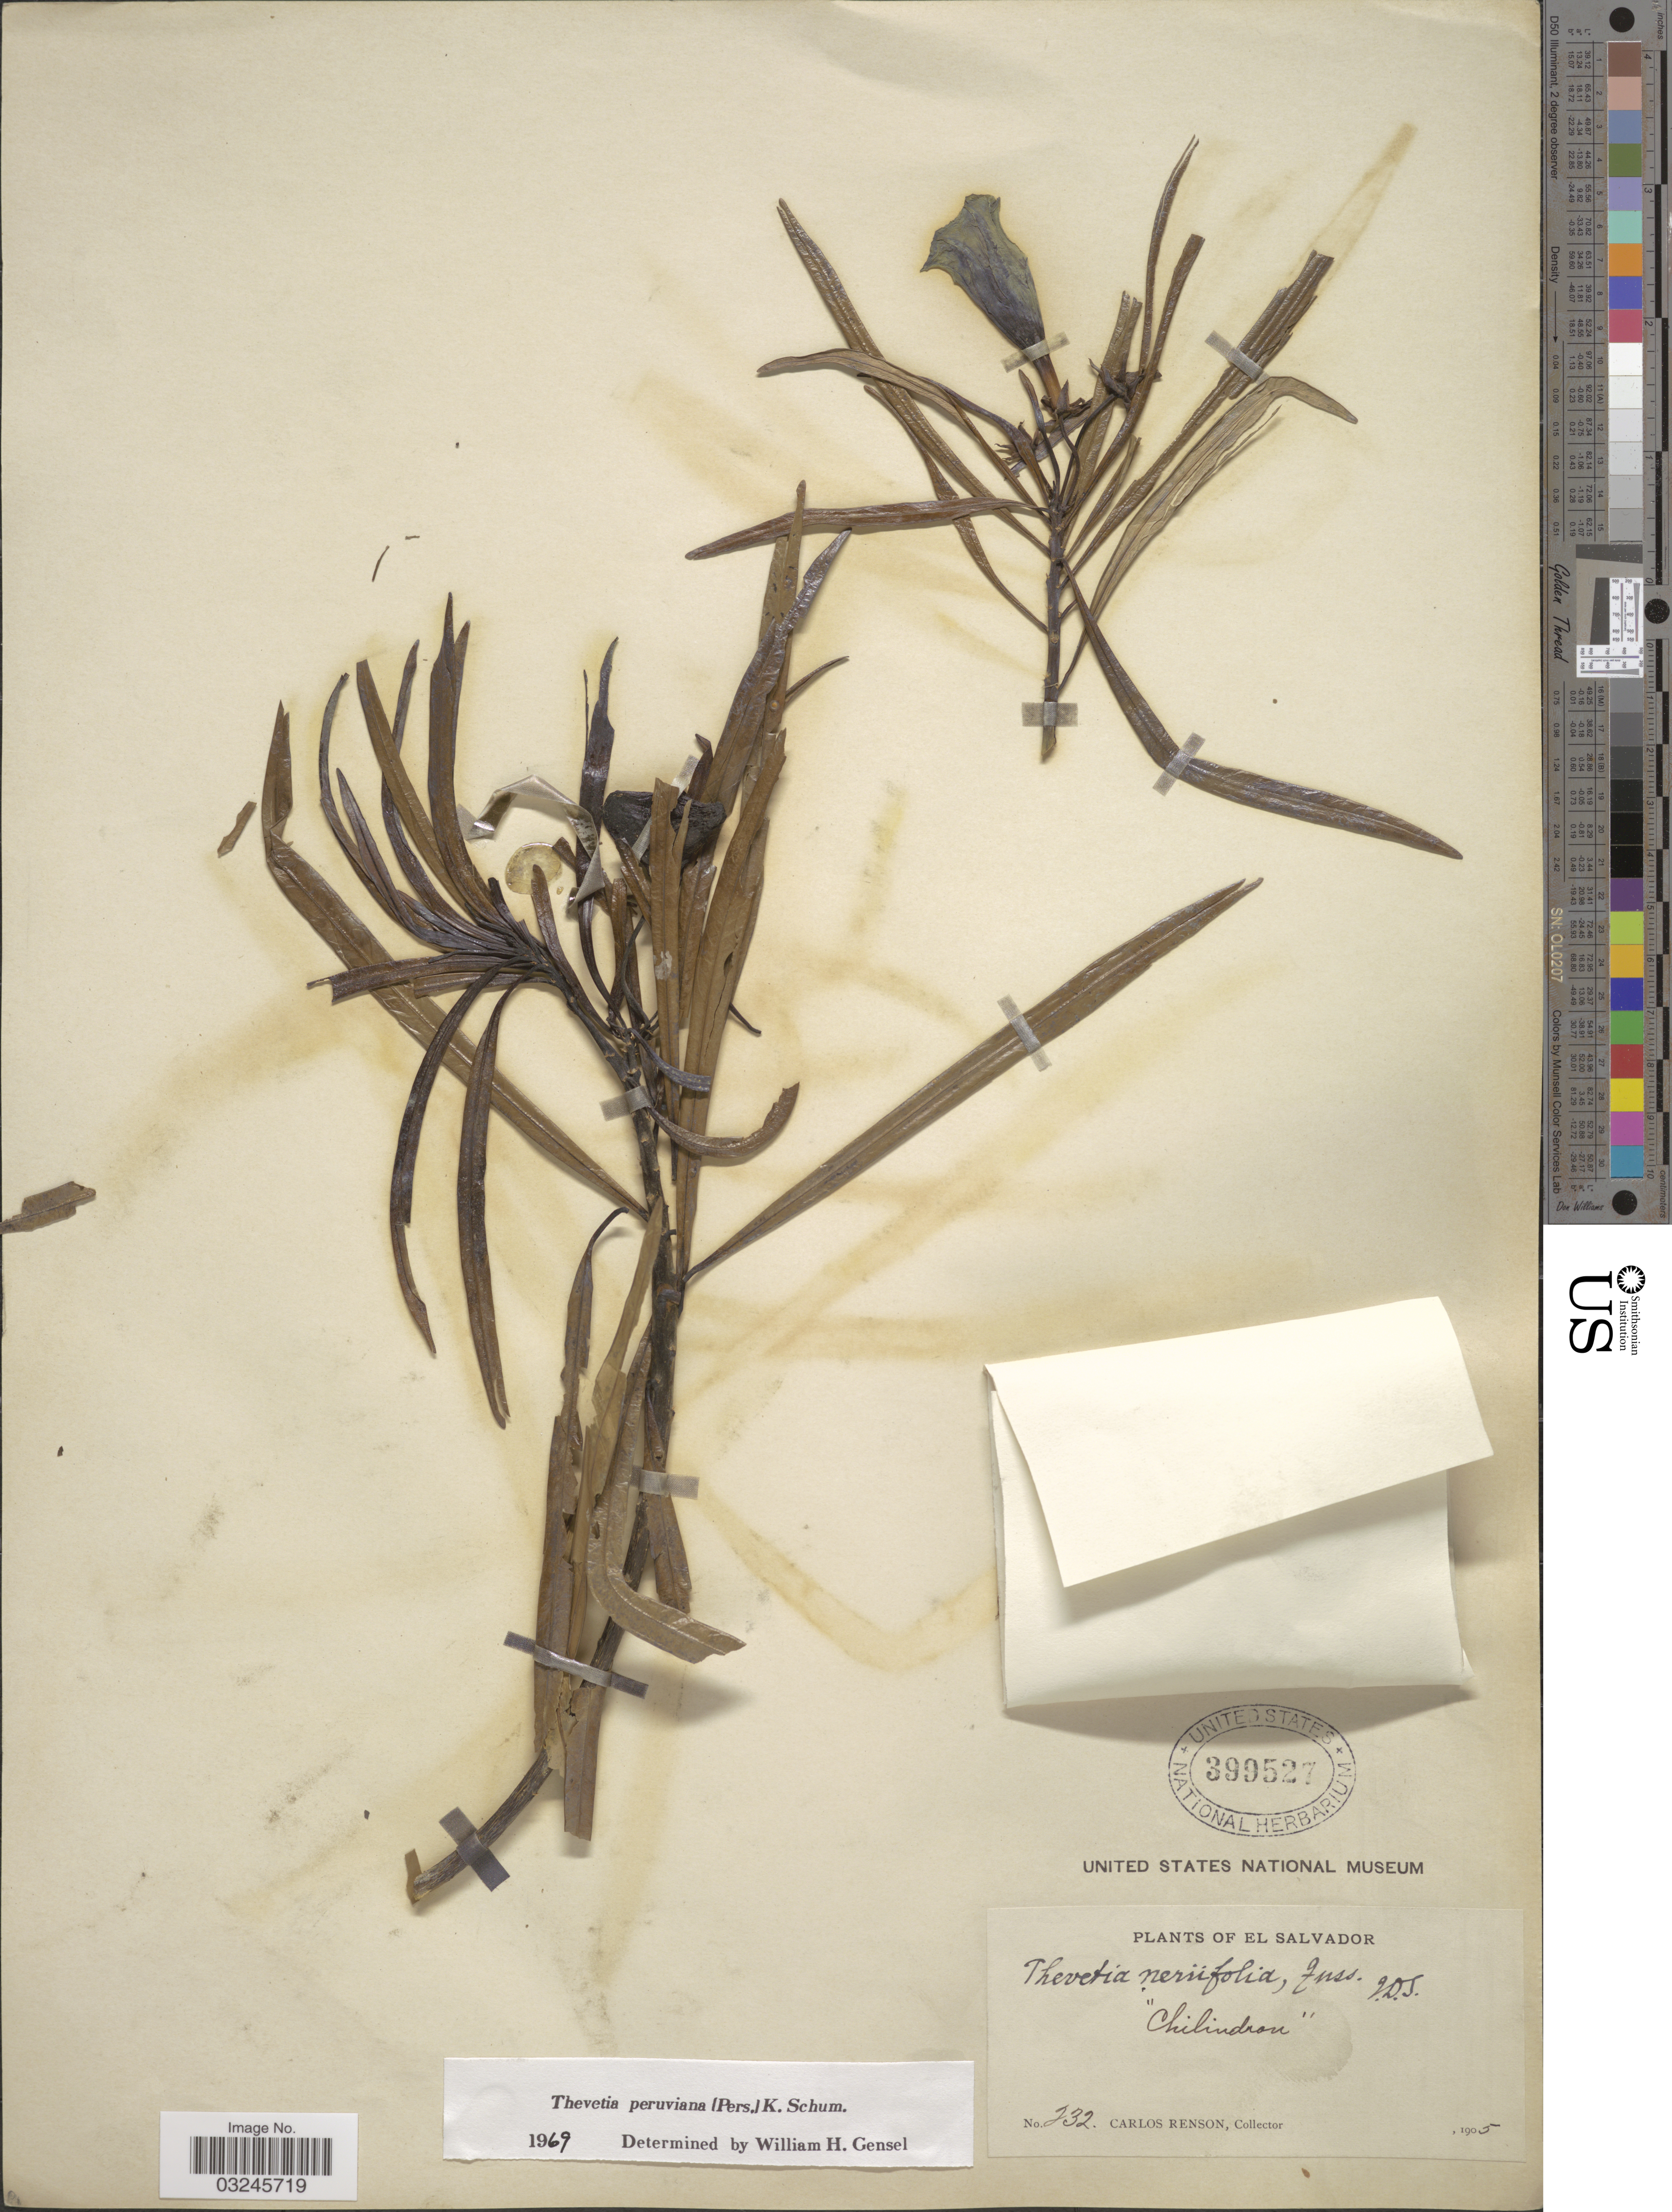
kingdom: Plantae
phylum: Tracheophyta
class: Magnoliopsida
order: Gentianales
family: Apocynaceae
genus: Thevetia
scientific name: Thevetia peruviana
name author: (Pers.) K. Schum.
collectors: C. Renson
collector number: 232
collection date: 1905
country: El Salvador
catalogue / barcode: US 399527